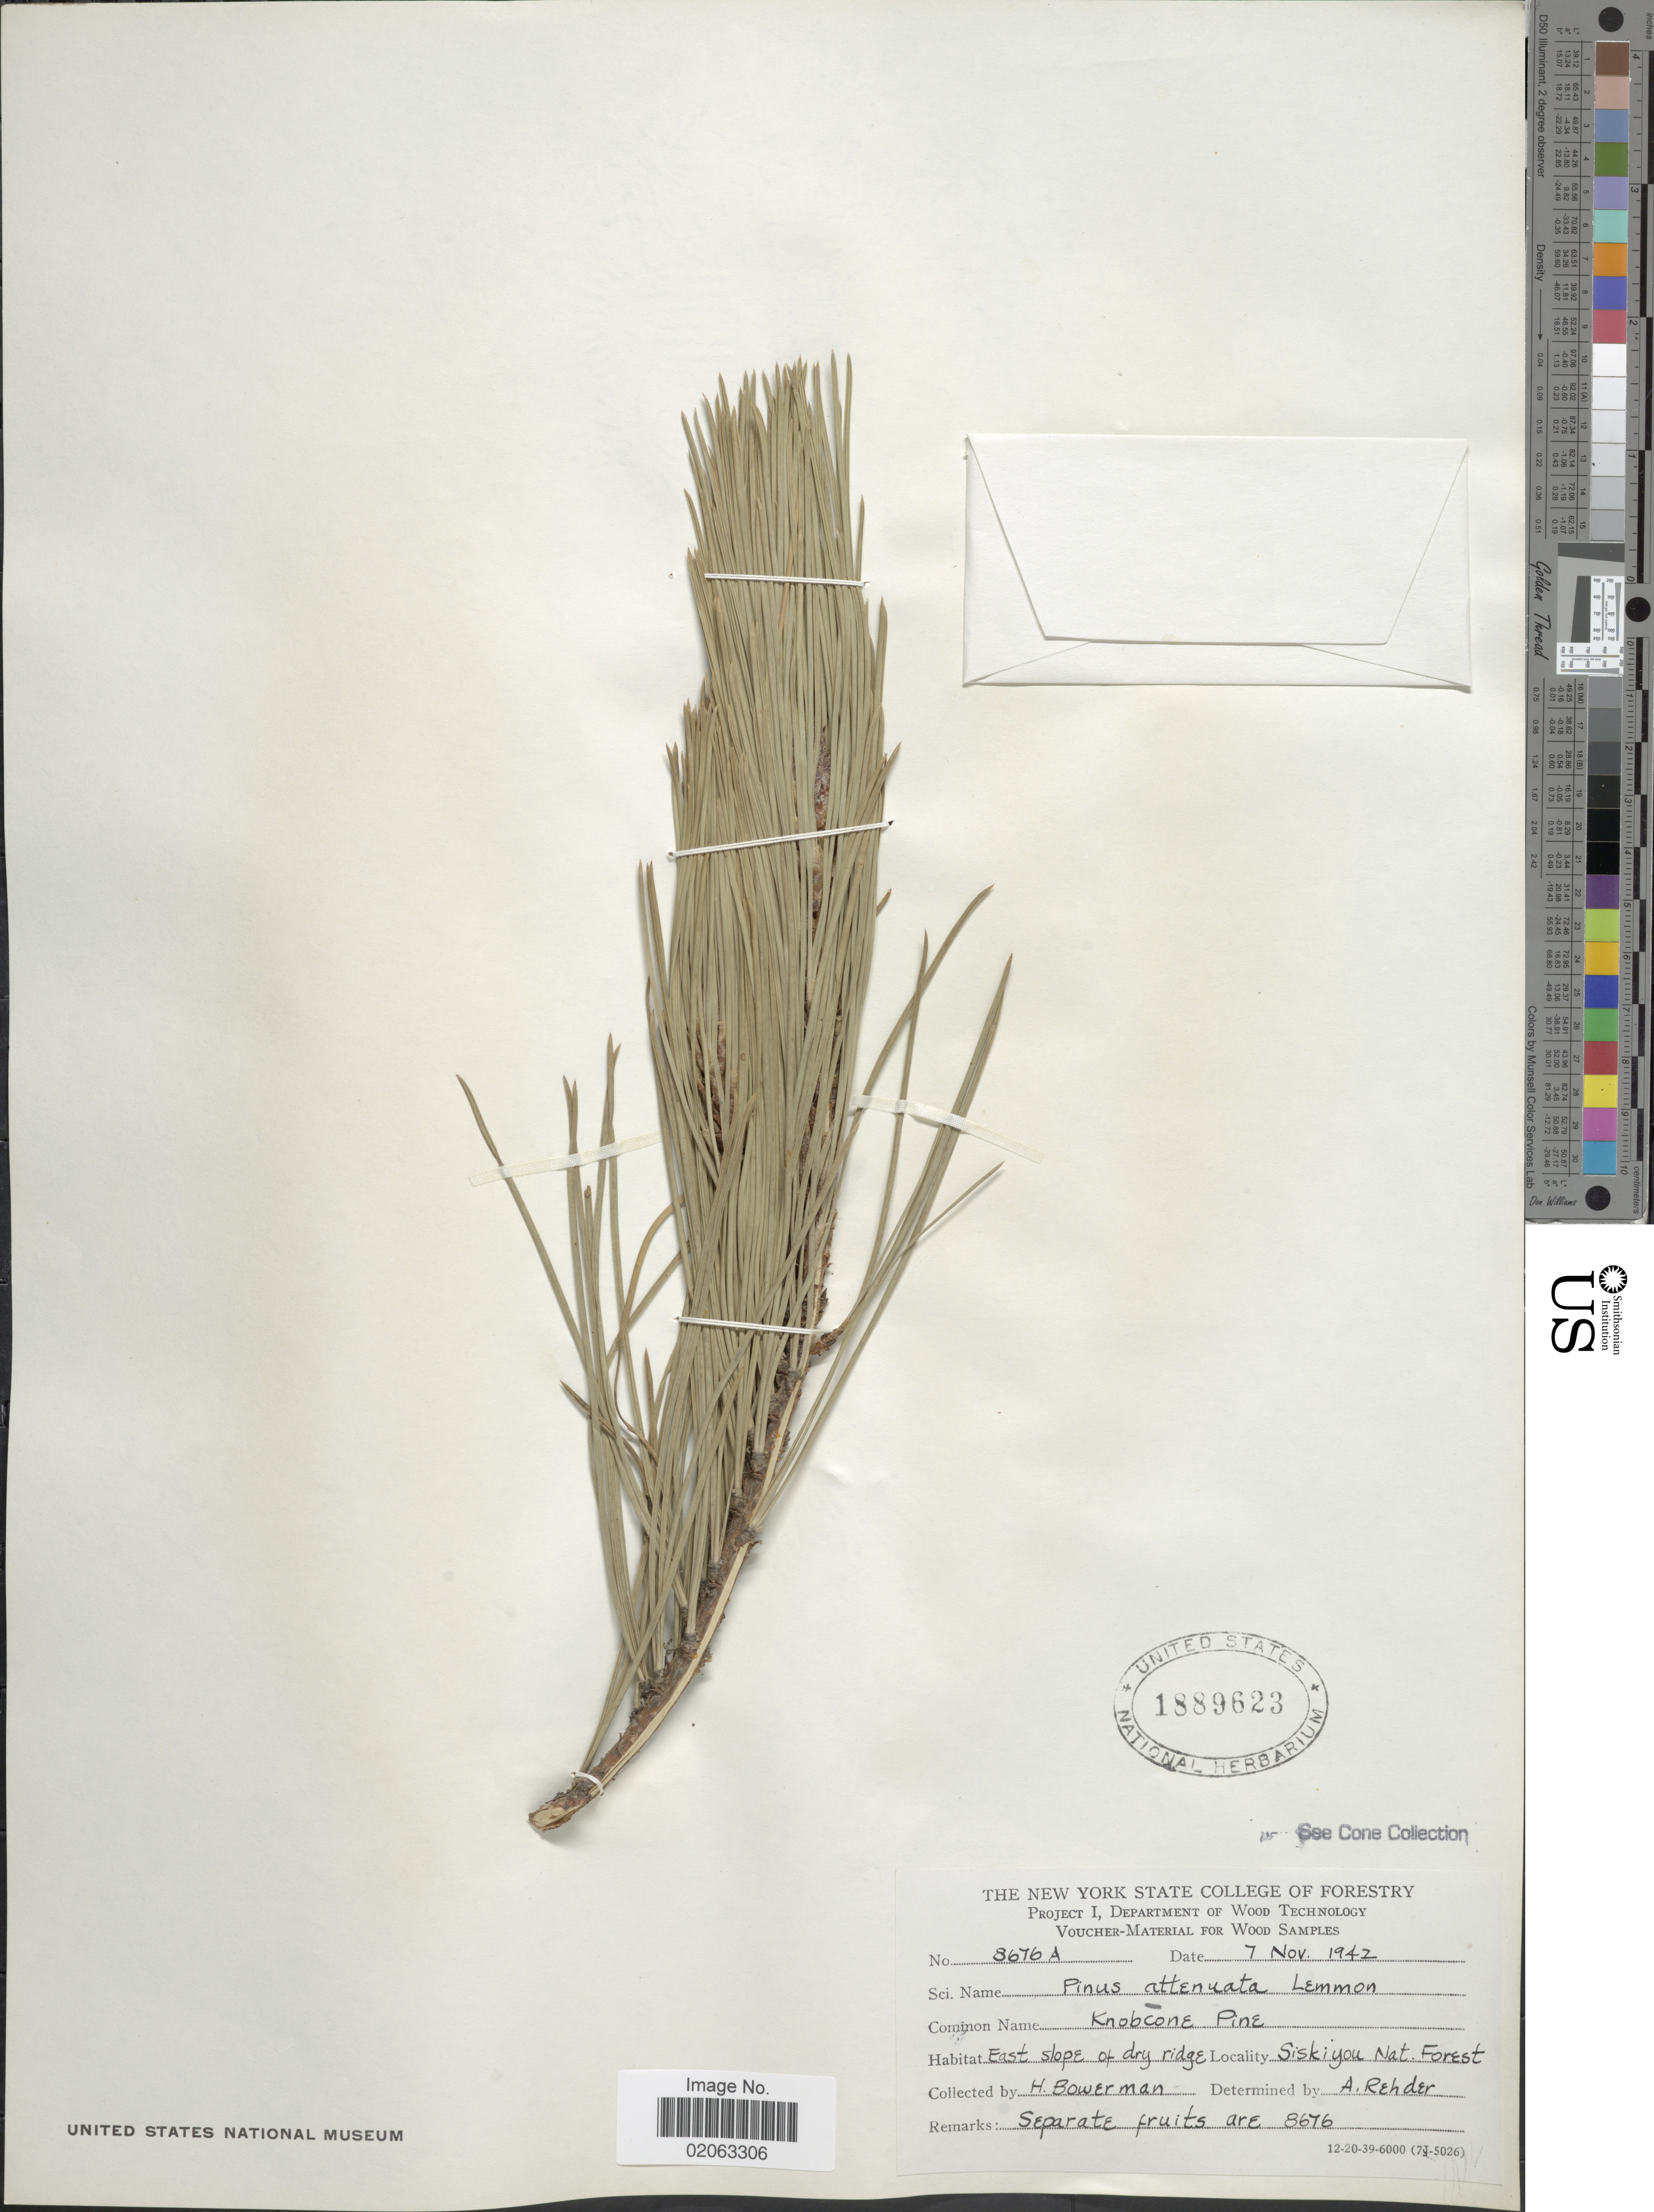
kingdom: Plantae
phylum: Tracheophyta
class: Pinopsida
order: Pinales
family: Pinaceae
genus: Pinus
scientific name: Pinus attenuata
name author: Lemmon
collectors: H. Bowerman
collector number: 8676A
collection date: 1942-11-07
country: United States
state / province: Oregon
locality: Knobcone Pine, East slope of dry ridge, Siskiyou Nat Forest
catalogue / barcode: US 1889623